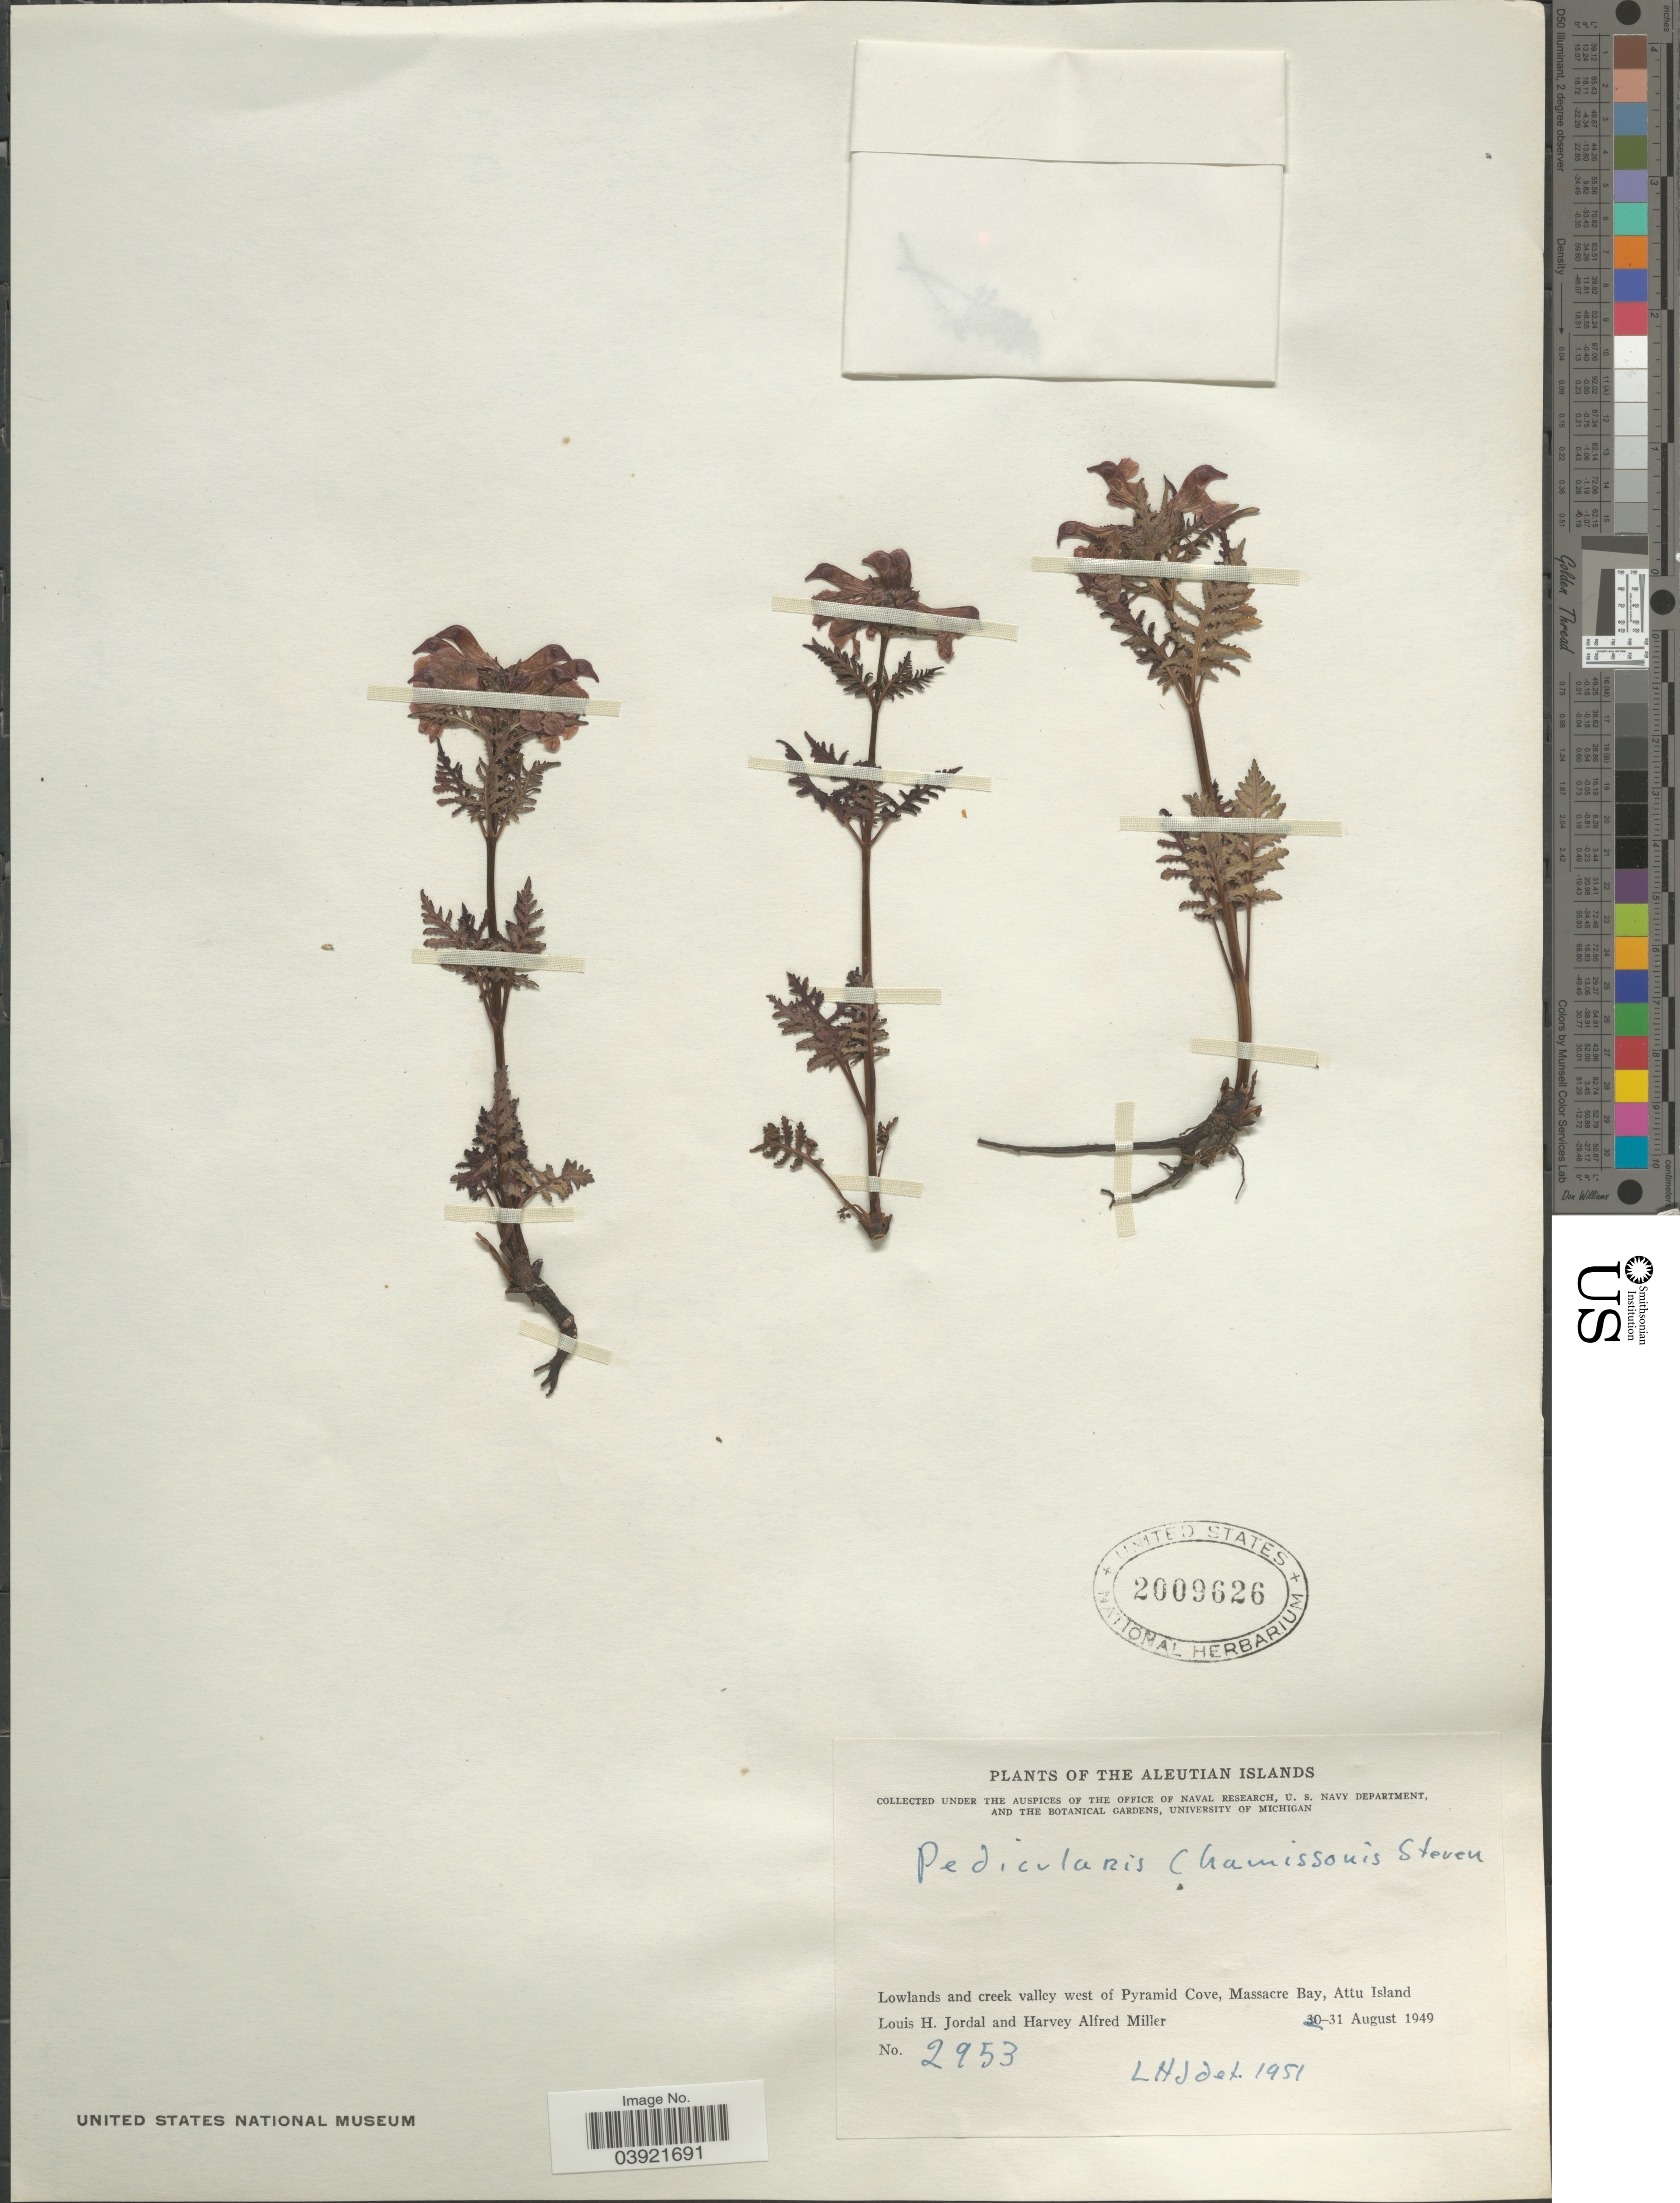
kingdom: Plantae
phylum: Tracheophyta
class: Magnoliopsida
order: Lamiales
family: Orobanchaceae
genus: Pedicularis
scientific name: Pedicularis chamissonis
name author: Steven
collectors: L. Jordal & H. A. Miller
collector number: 2953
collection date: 1949-08-31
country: United States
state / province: Alaska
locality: The Aleutian Islands. West of Pyramid Cove, Massacre Bay, Attu Island.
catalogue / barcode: US 2009626